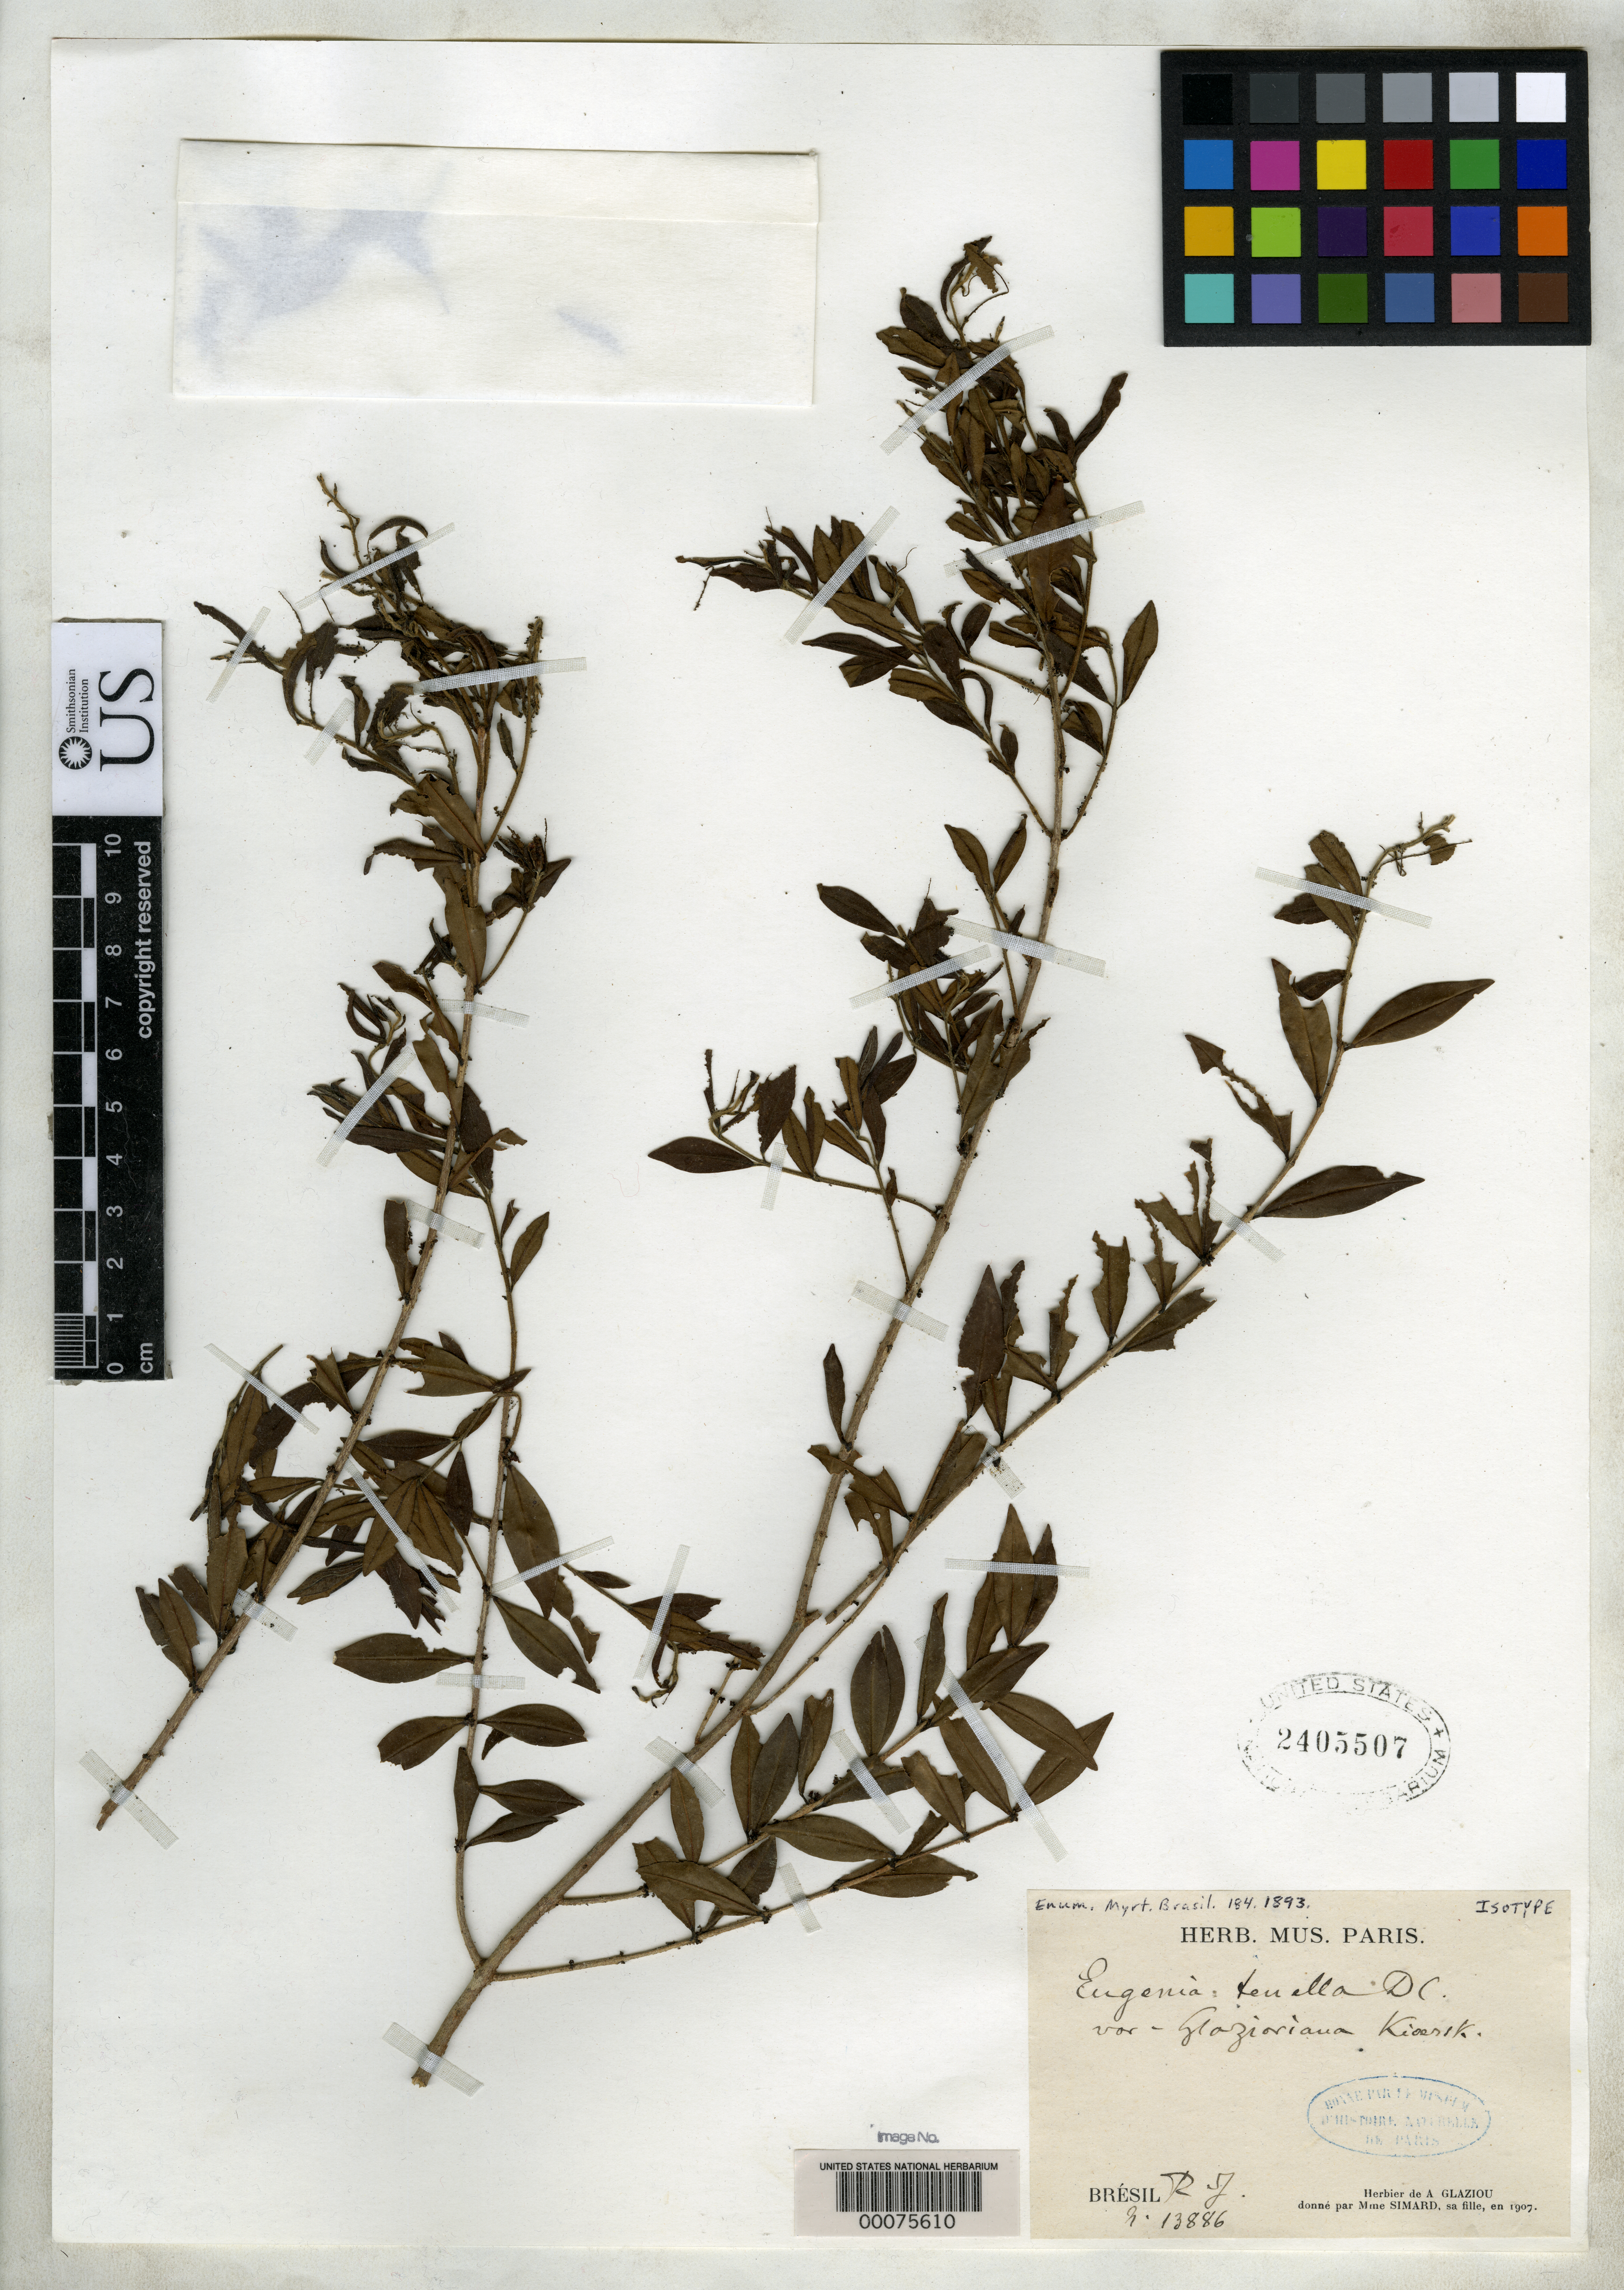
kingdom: Plantae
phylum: Tracheophyta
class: Magnoliopsida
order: Myrtales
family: Myrtaceae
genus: Eugenia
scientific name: Eugenia tenella var. glazioviana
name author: Kiaersk.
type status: Isotype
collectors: A. F. M. Glaziou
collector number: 13886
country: Brazil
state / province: Rio de Janeiro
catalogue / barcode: US 2405507